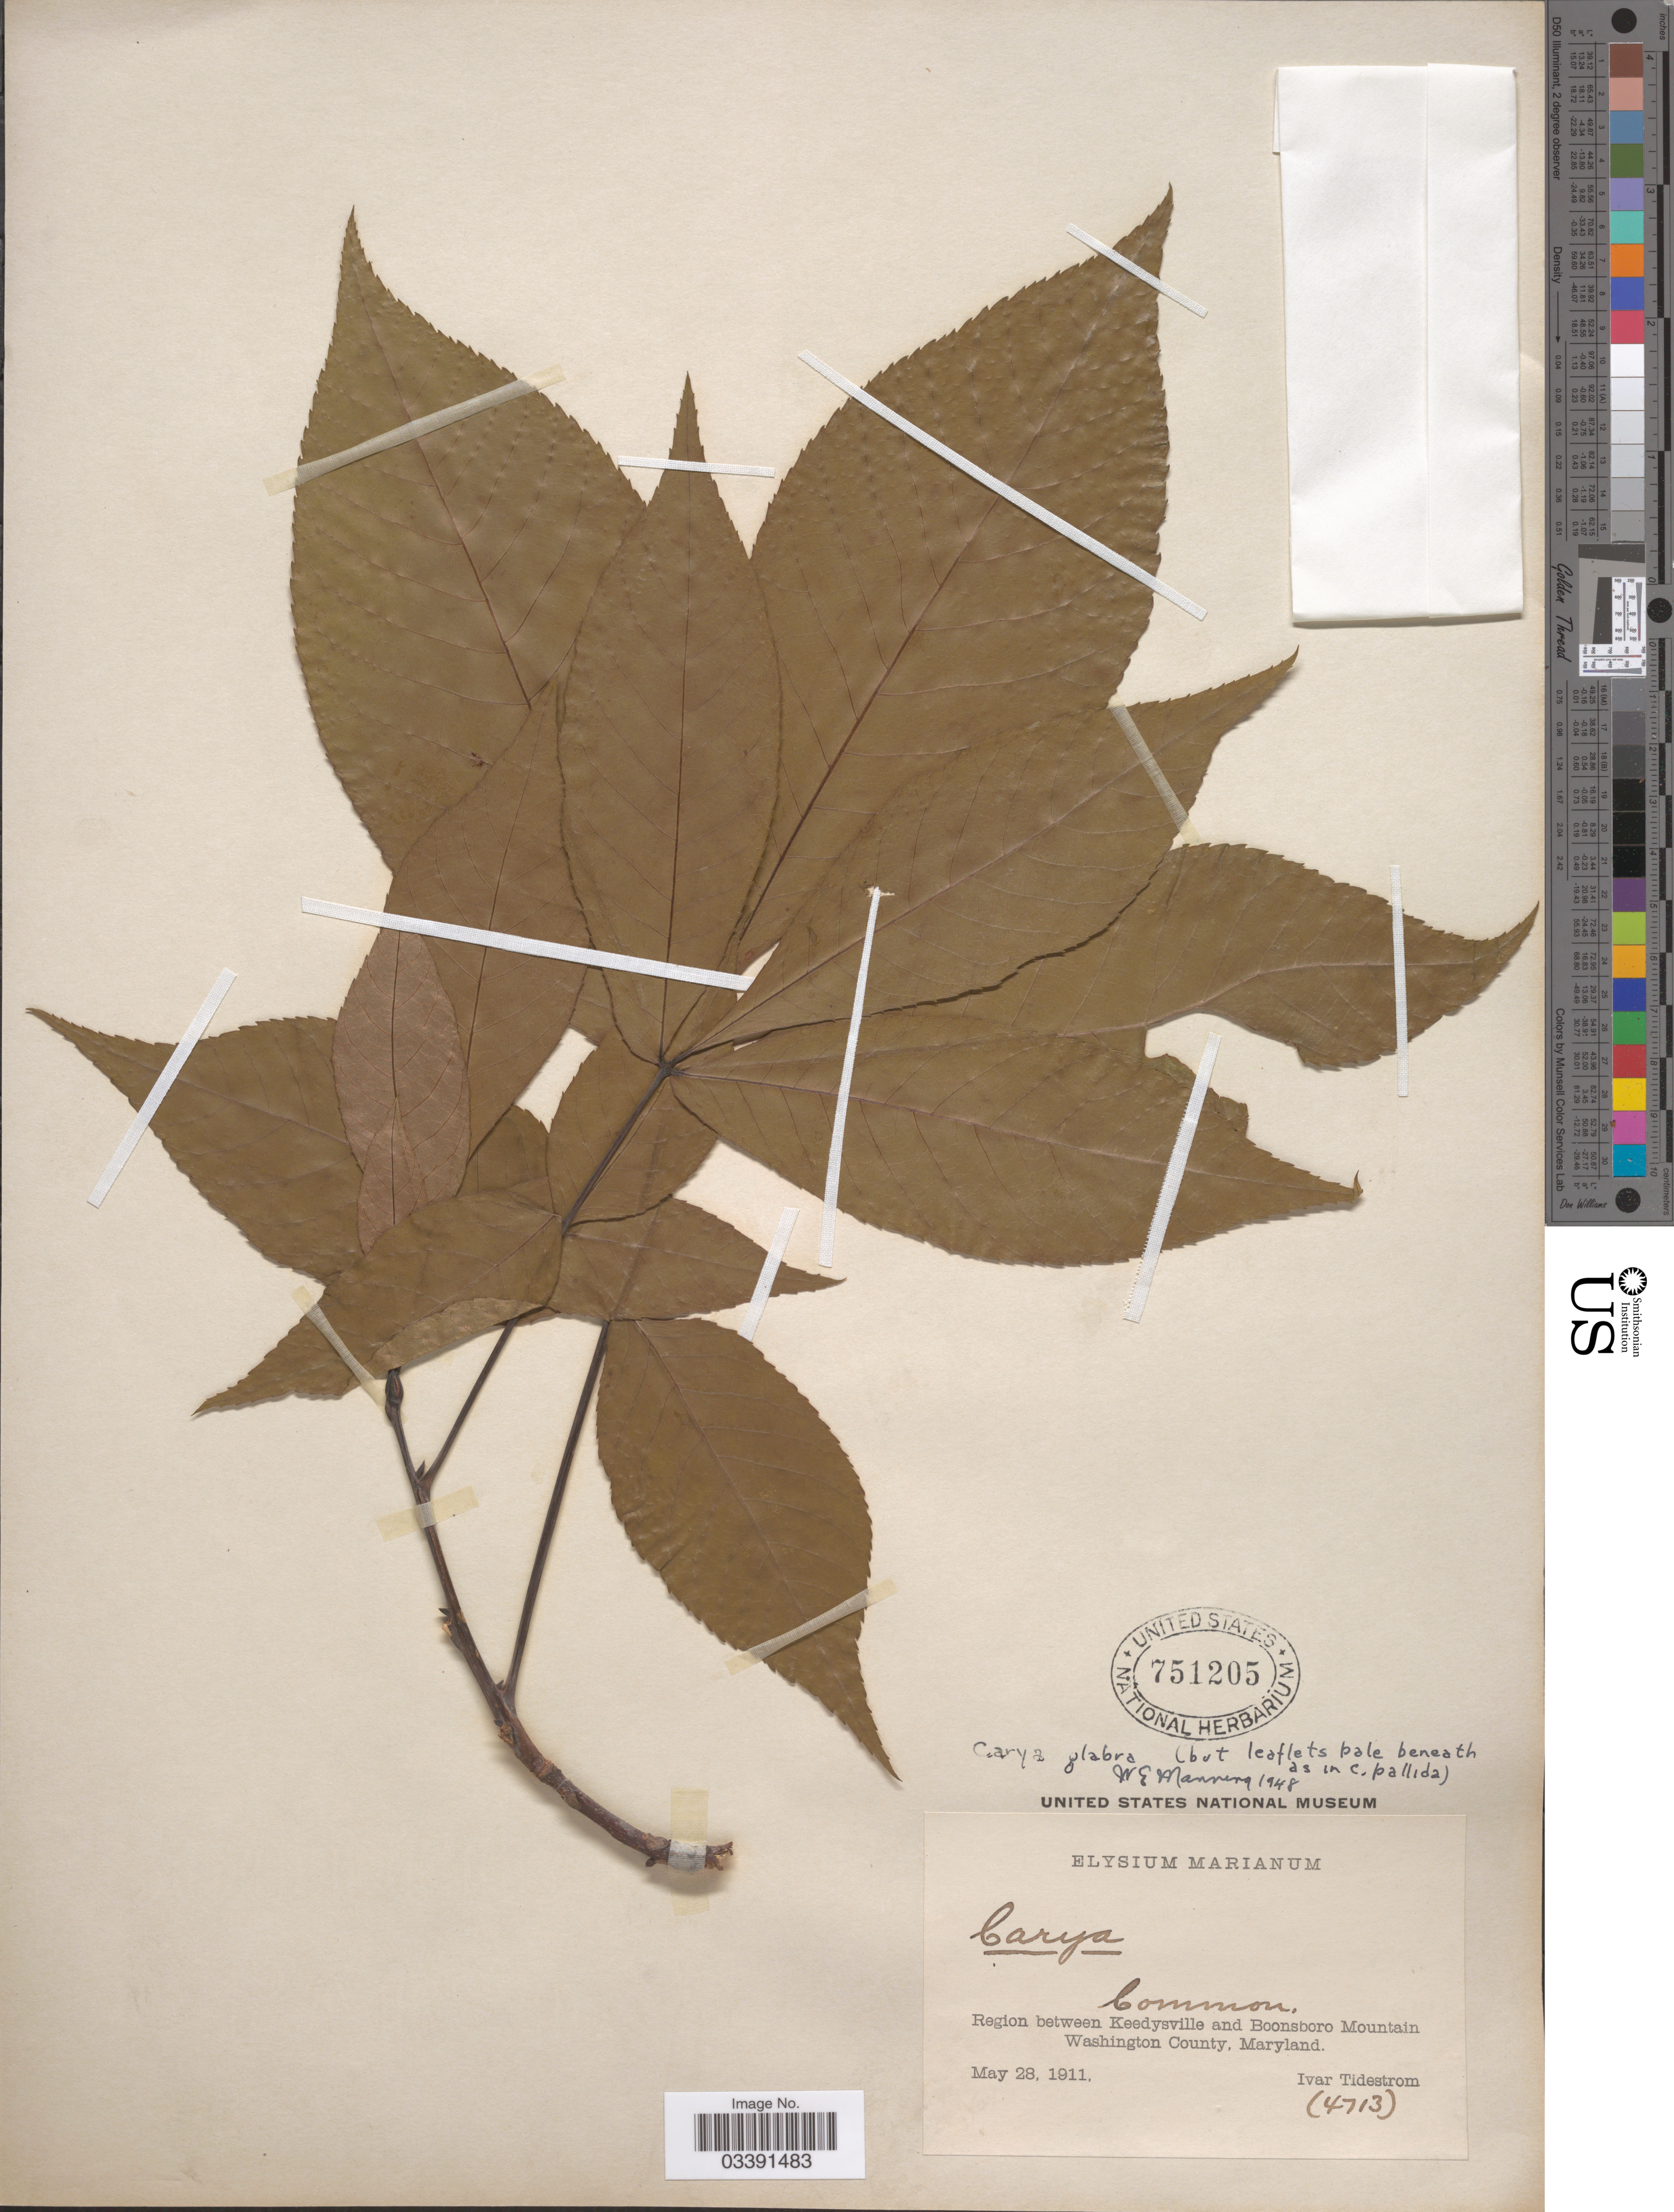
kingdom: Plantae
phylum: Tracheophyta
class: Magnoliopsida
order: Fagales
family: Juglandaceae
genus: Carya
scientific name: Carya glabra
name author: (Mill.) Sweet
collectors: I. F. Tidestrom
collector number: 4713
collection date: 1911-05-28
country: United States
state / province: Maryland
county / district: Washington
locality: Region between Keedysville and Boonsboro Mountain. Washington County.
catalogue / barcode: US 751205